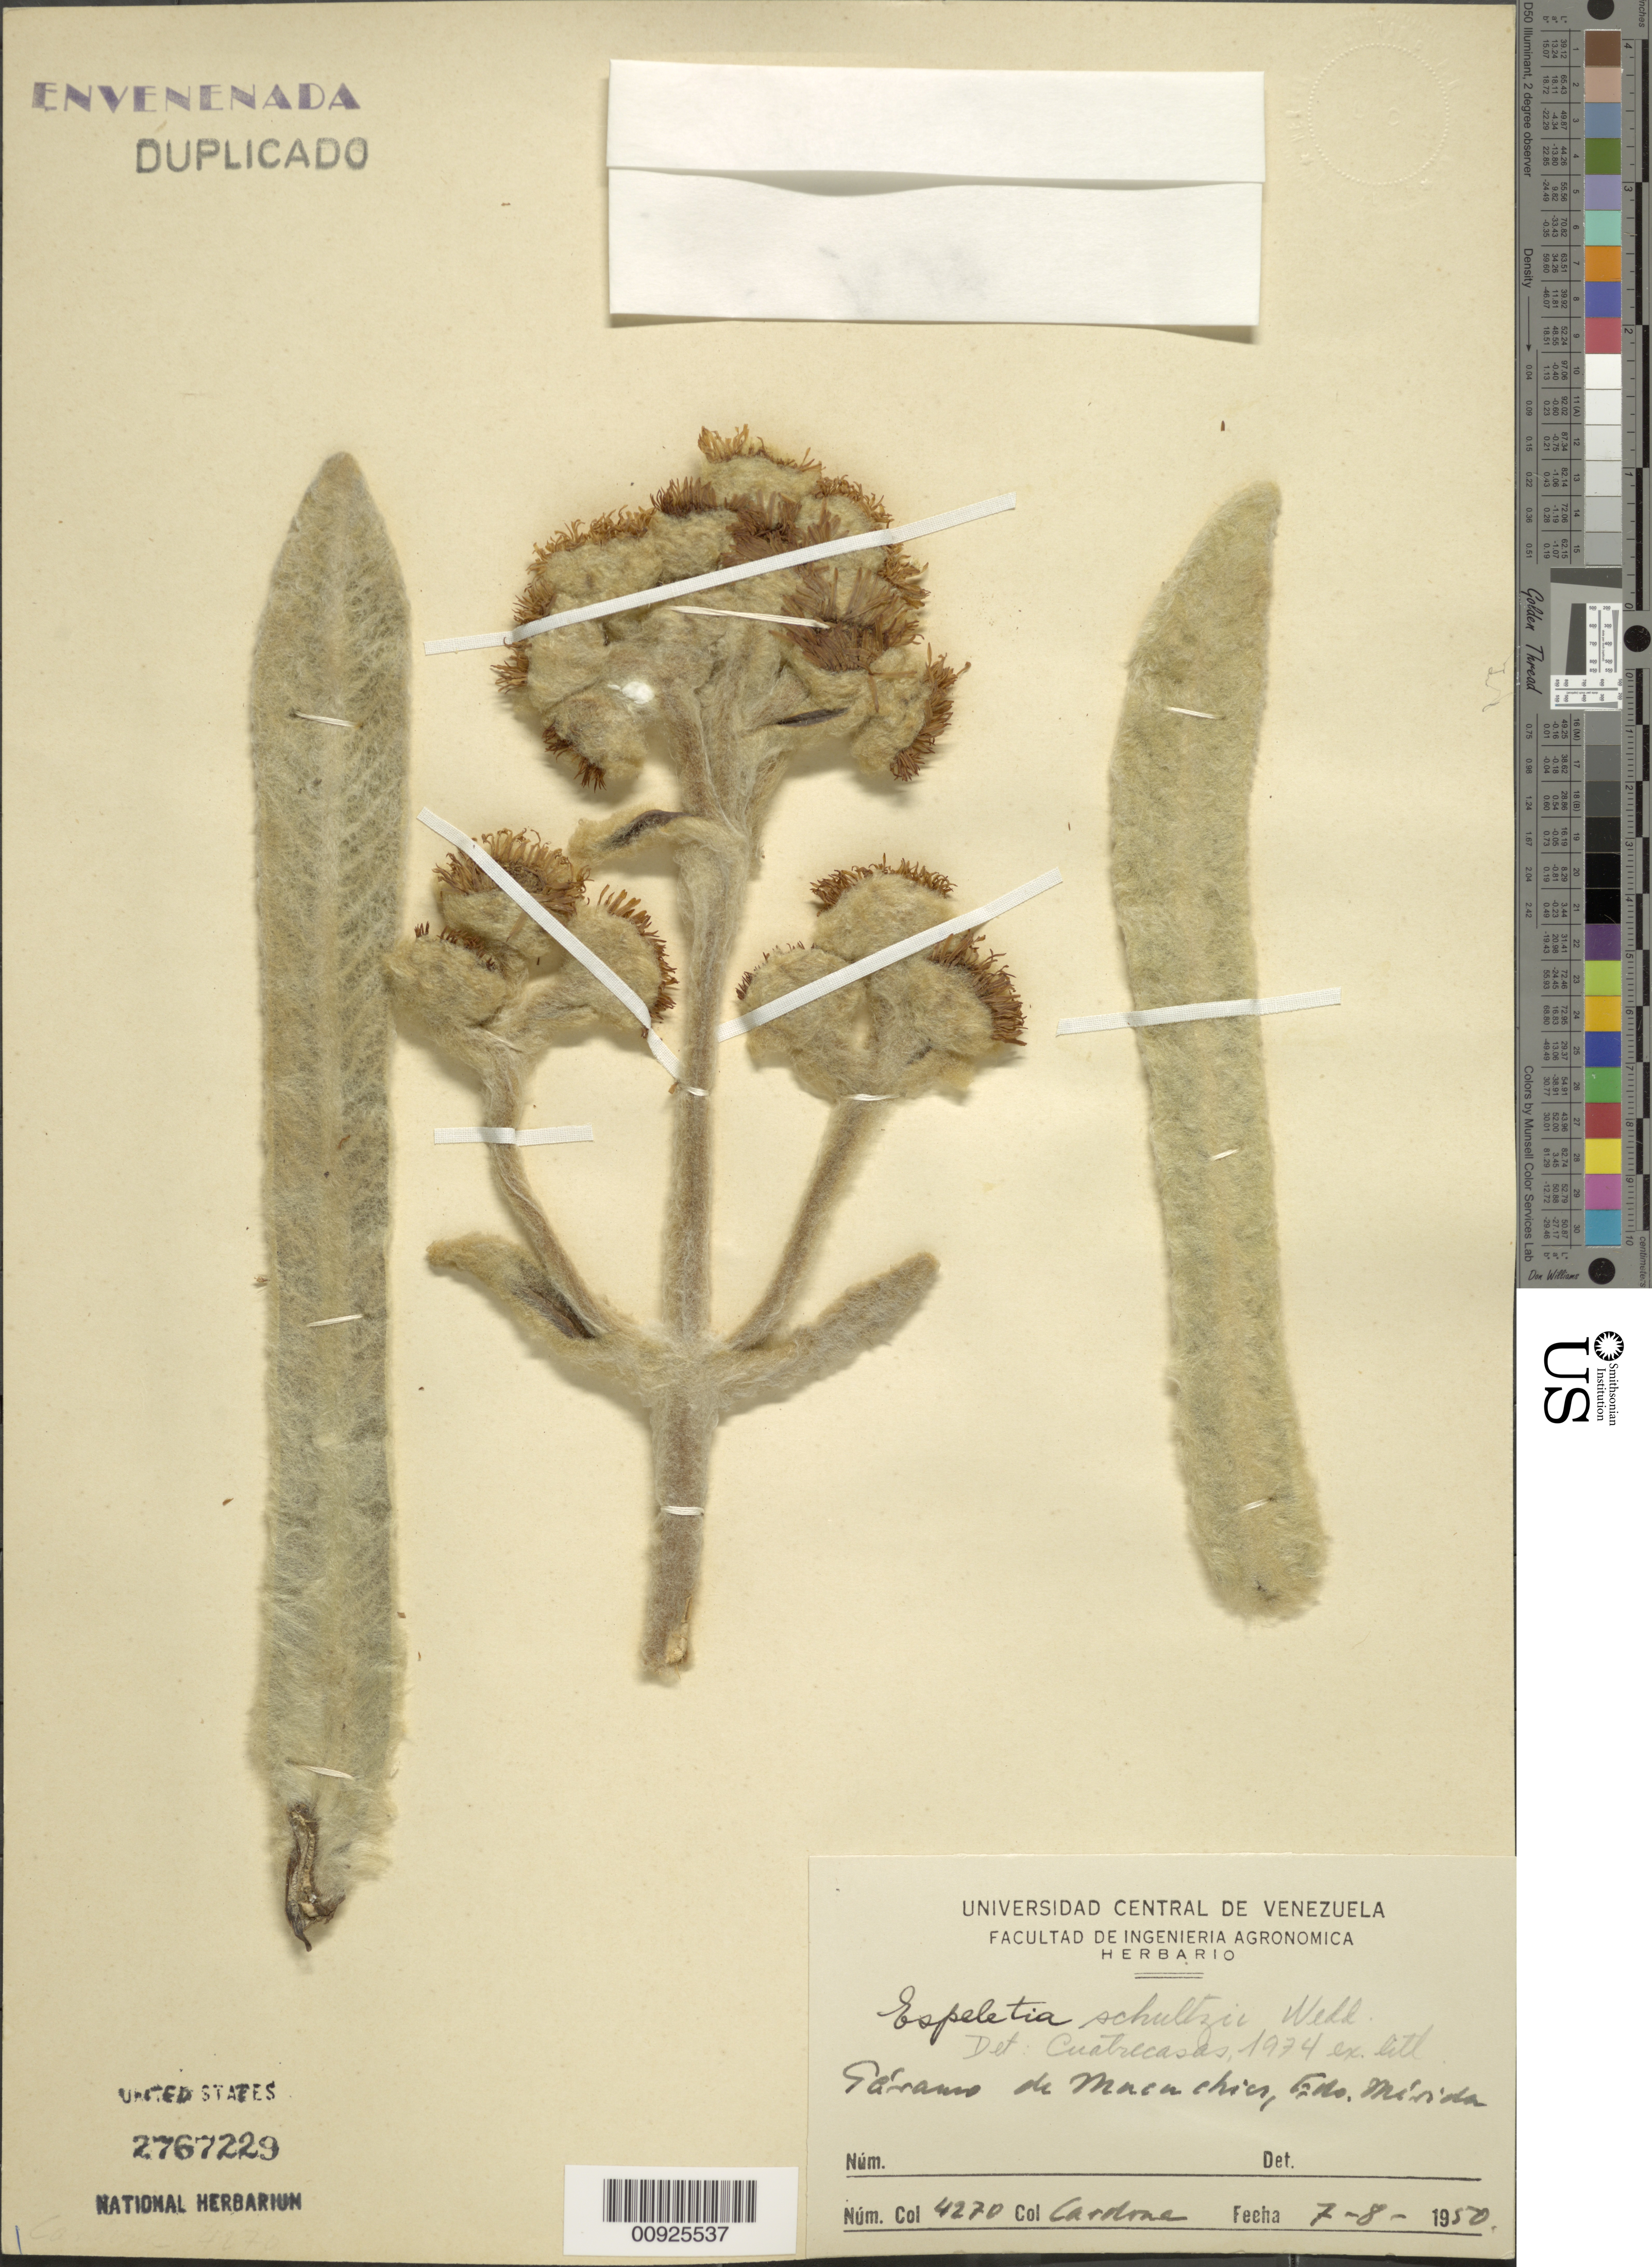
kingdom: Plantae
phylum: Tracheophyta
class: Magnoliopsida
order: Asterales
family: Asteraceae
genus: Espeletia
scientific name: Espeletia schultzii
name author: Wedd.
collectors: F. Cardona Puig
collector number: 4270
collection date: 1950-08-07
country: Venezuela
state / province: Mérida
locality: Páramo de Mucuchíes. Páramo de Mucuchíes.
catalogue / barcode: US 2767229